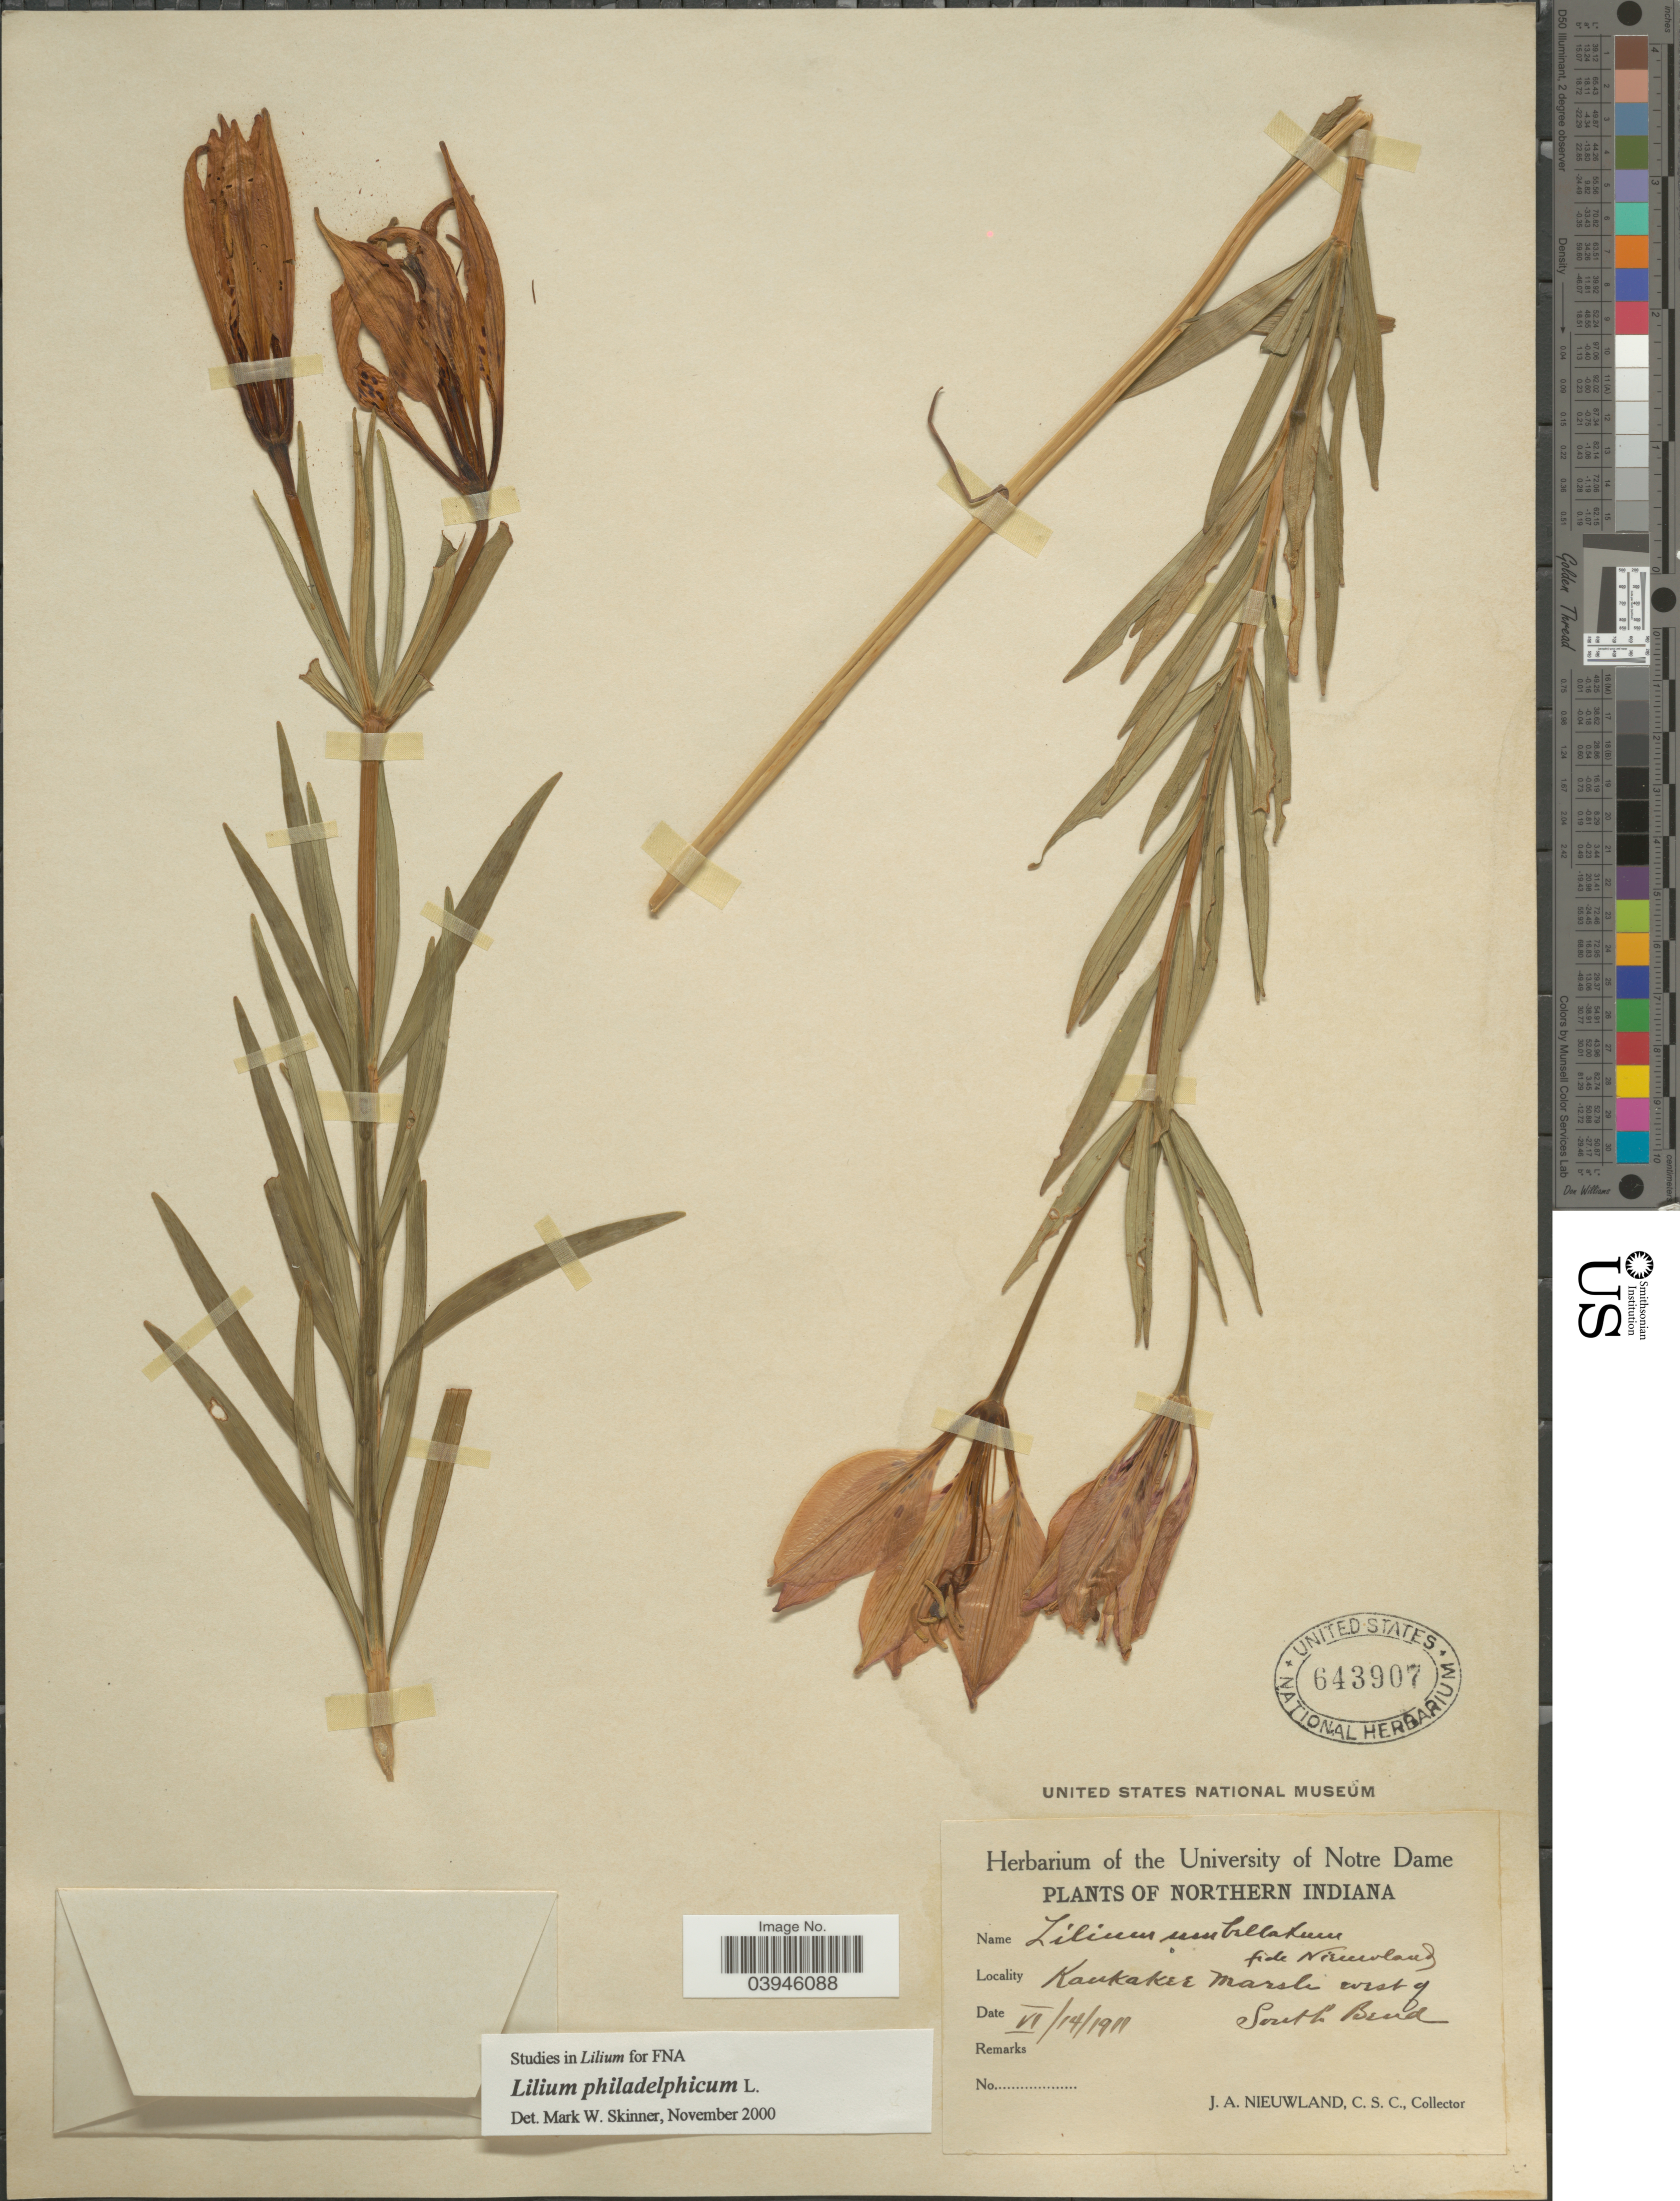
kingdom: Plantae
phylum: Tracheophyta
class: Liliopsida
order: Liliales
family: Liliaceae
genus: Lilium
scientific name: Lilium philadelphicum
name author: L.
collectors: J. A. Nieuwland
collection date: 1911-06-14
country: United States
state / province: Indiana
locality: Northern Indiana. Kankakee marsh west of South Bend.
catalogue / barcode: US 643907